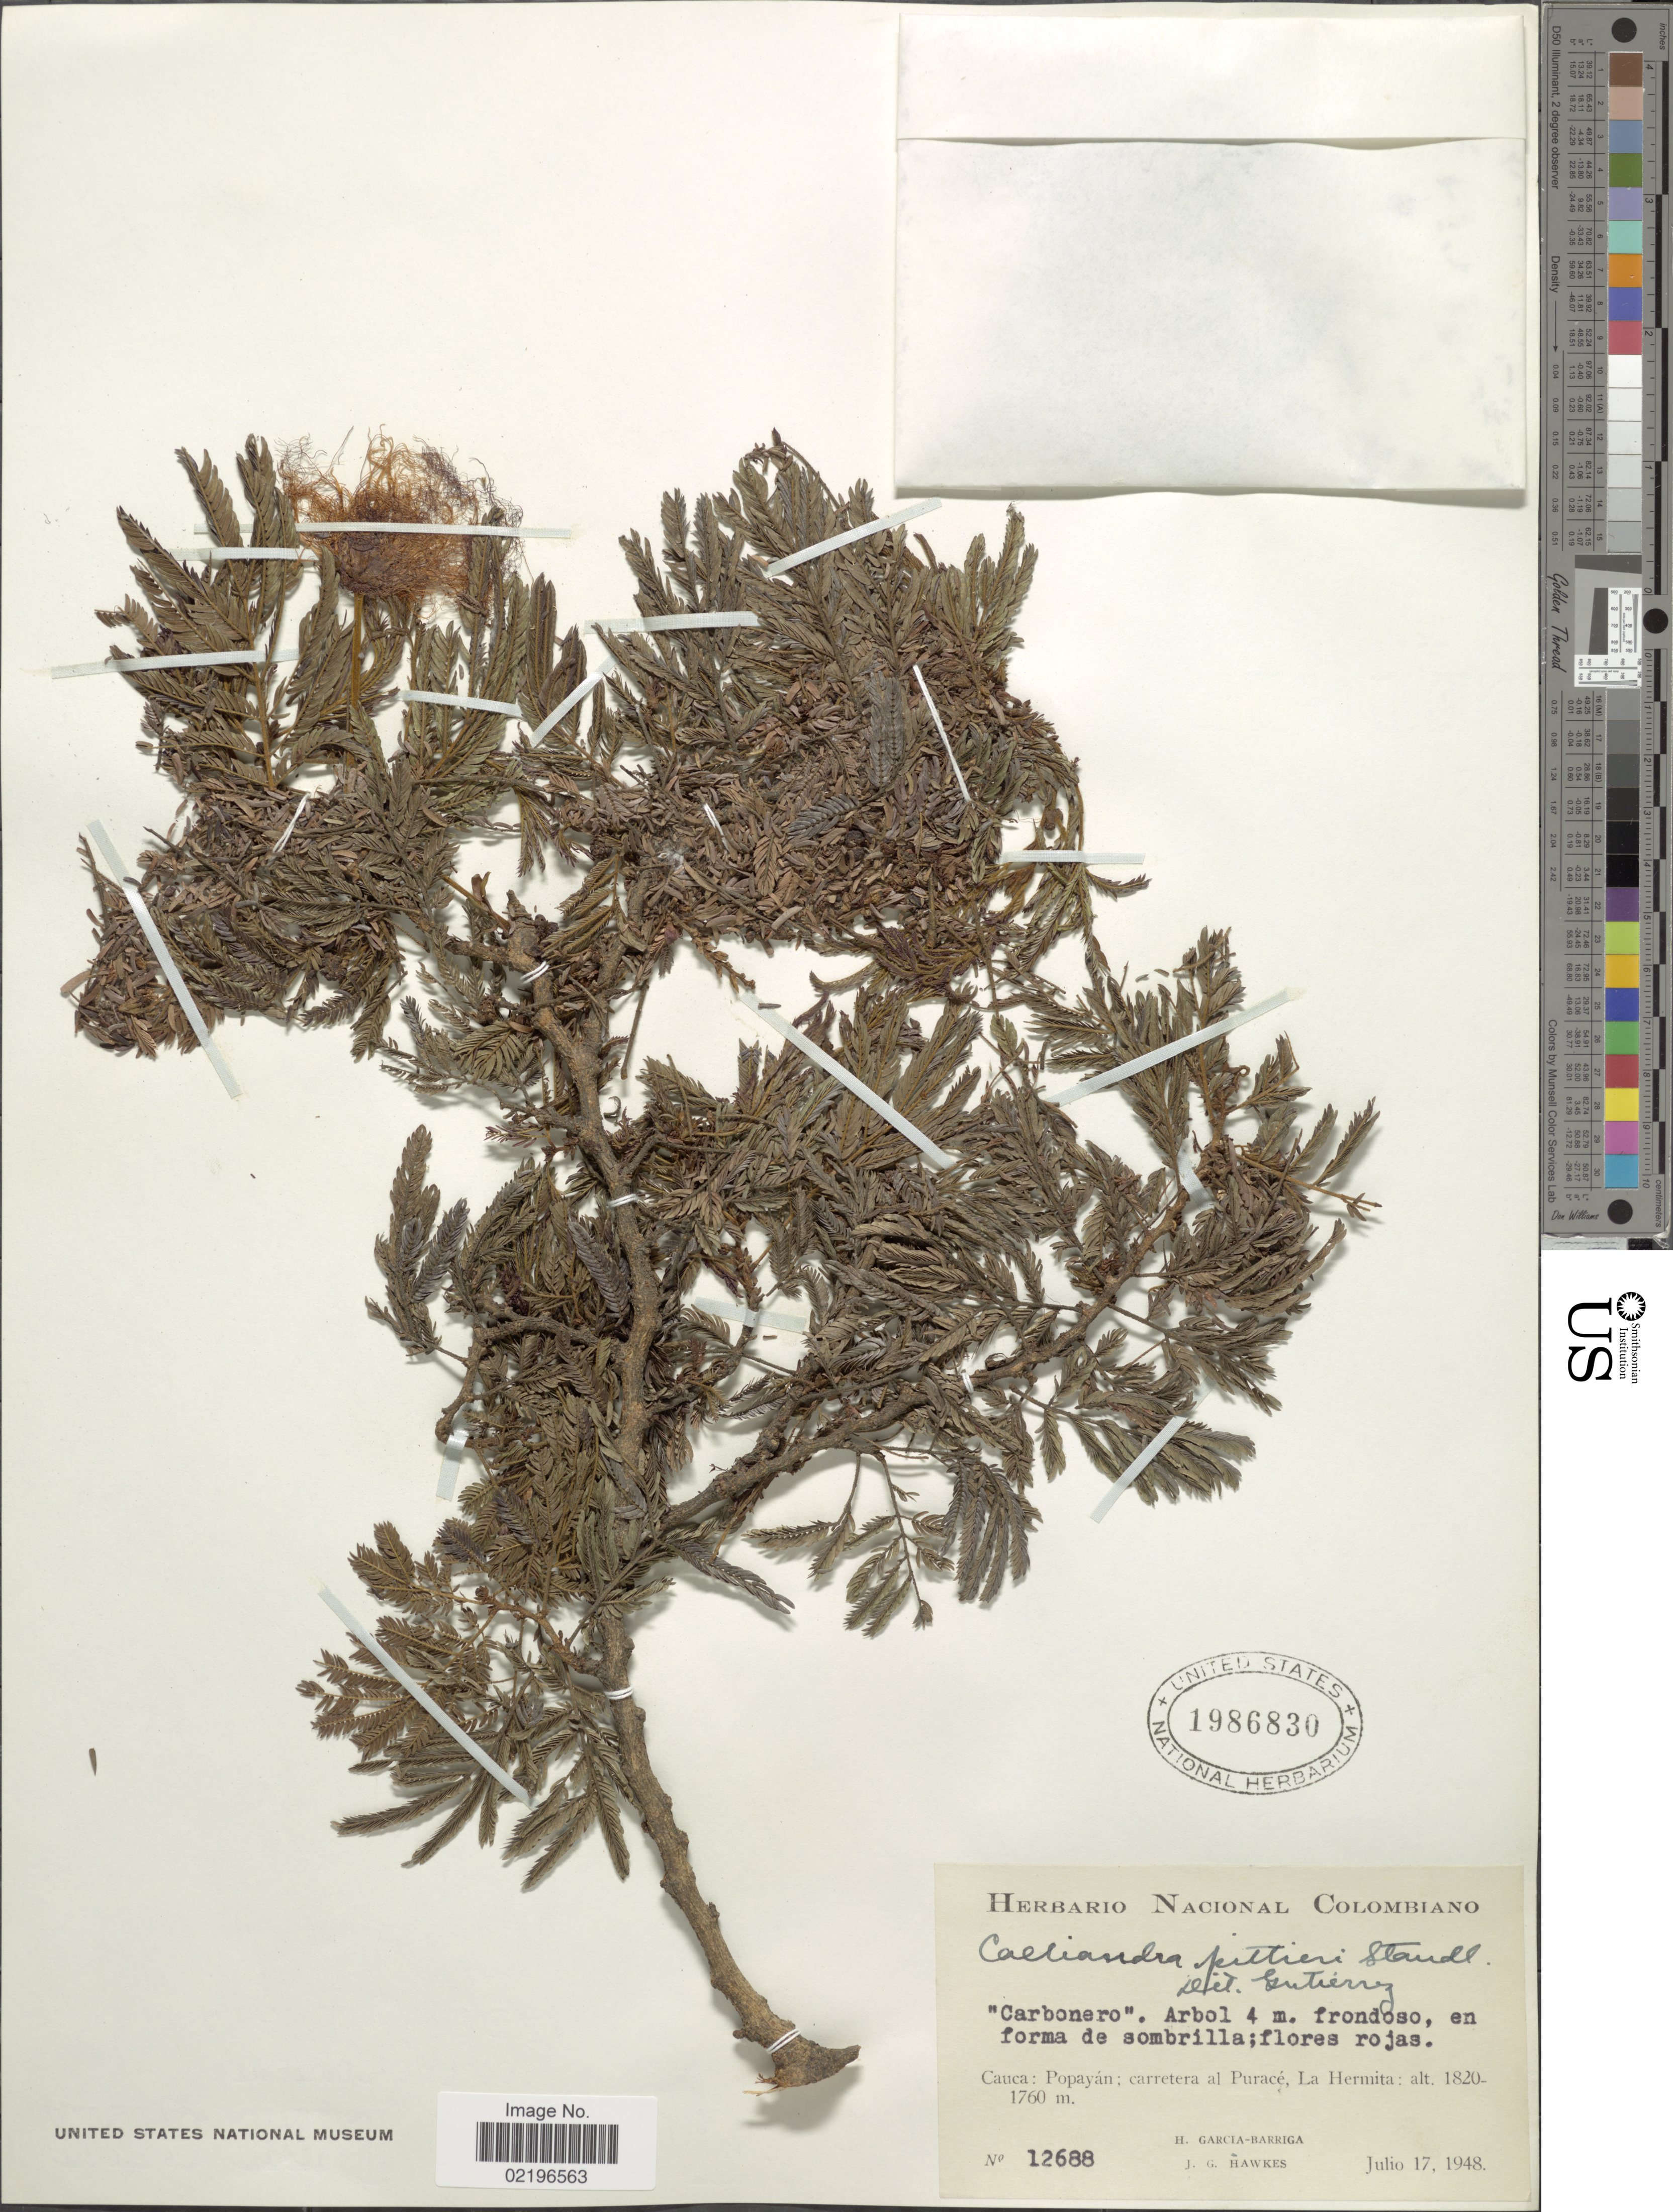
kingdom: Plantae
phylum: Tracheophyta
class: Magnoliopsida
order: Fabales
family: Fabaceae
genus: Calliandra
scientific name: Calliandra pittieri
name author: Standl.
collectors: H. García Barriga & J. Hawkes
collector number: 12688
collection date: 1948-07-17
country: Colombia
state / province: Cauca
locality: Cauca: Popayan; carretera al Purace, La Hermita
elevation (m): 1760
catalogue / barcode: US 1986830